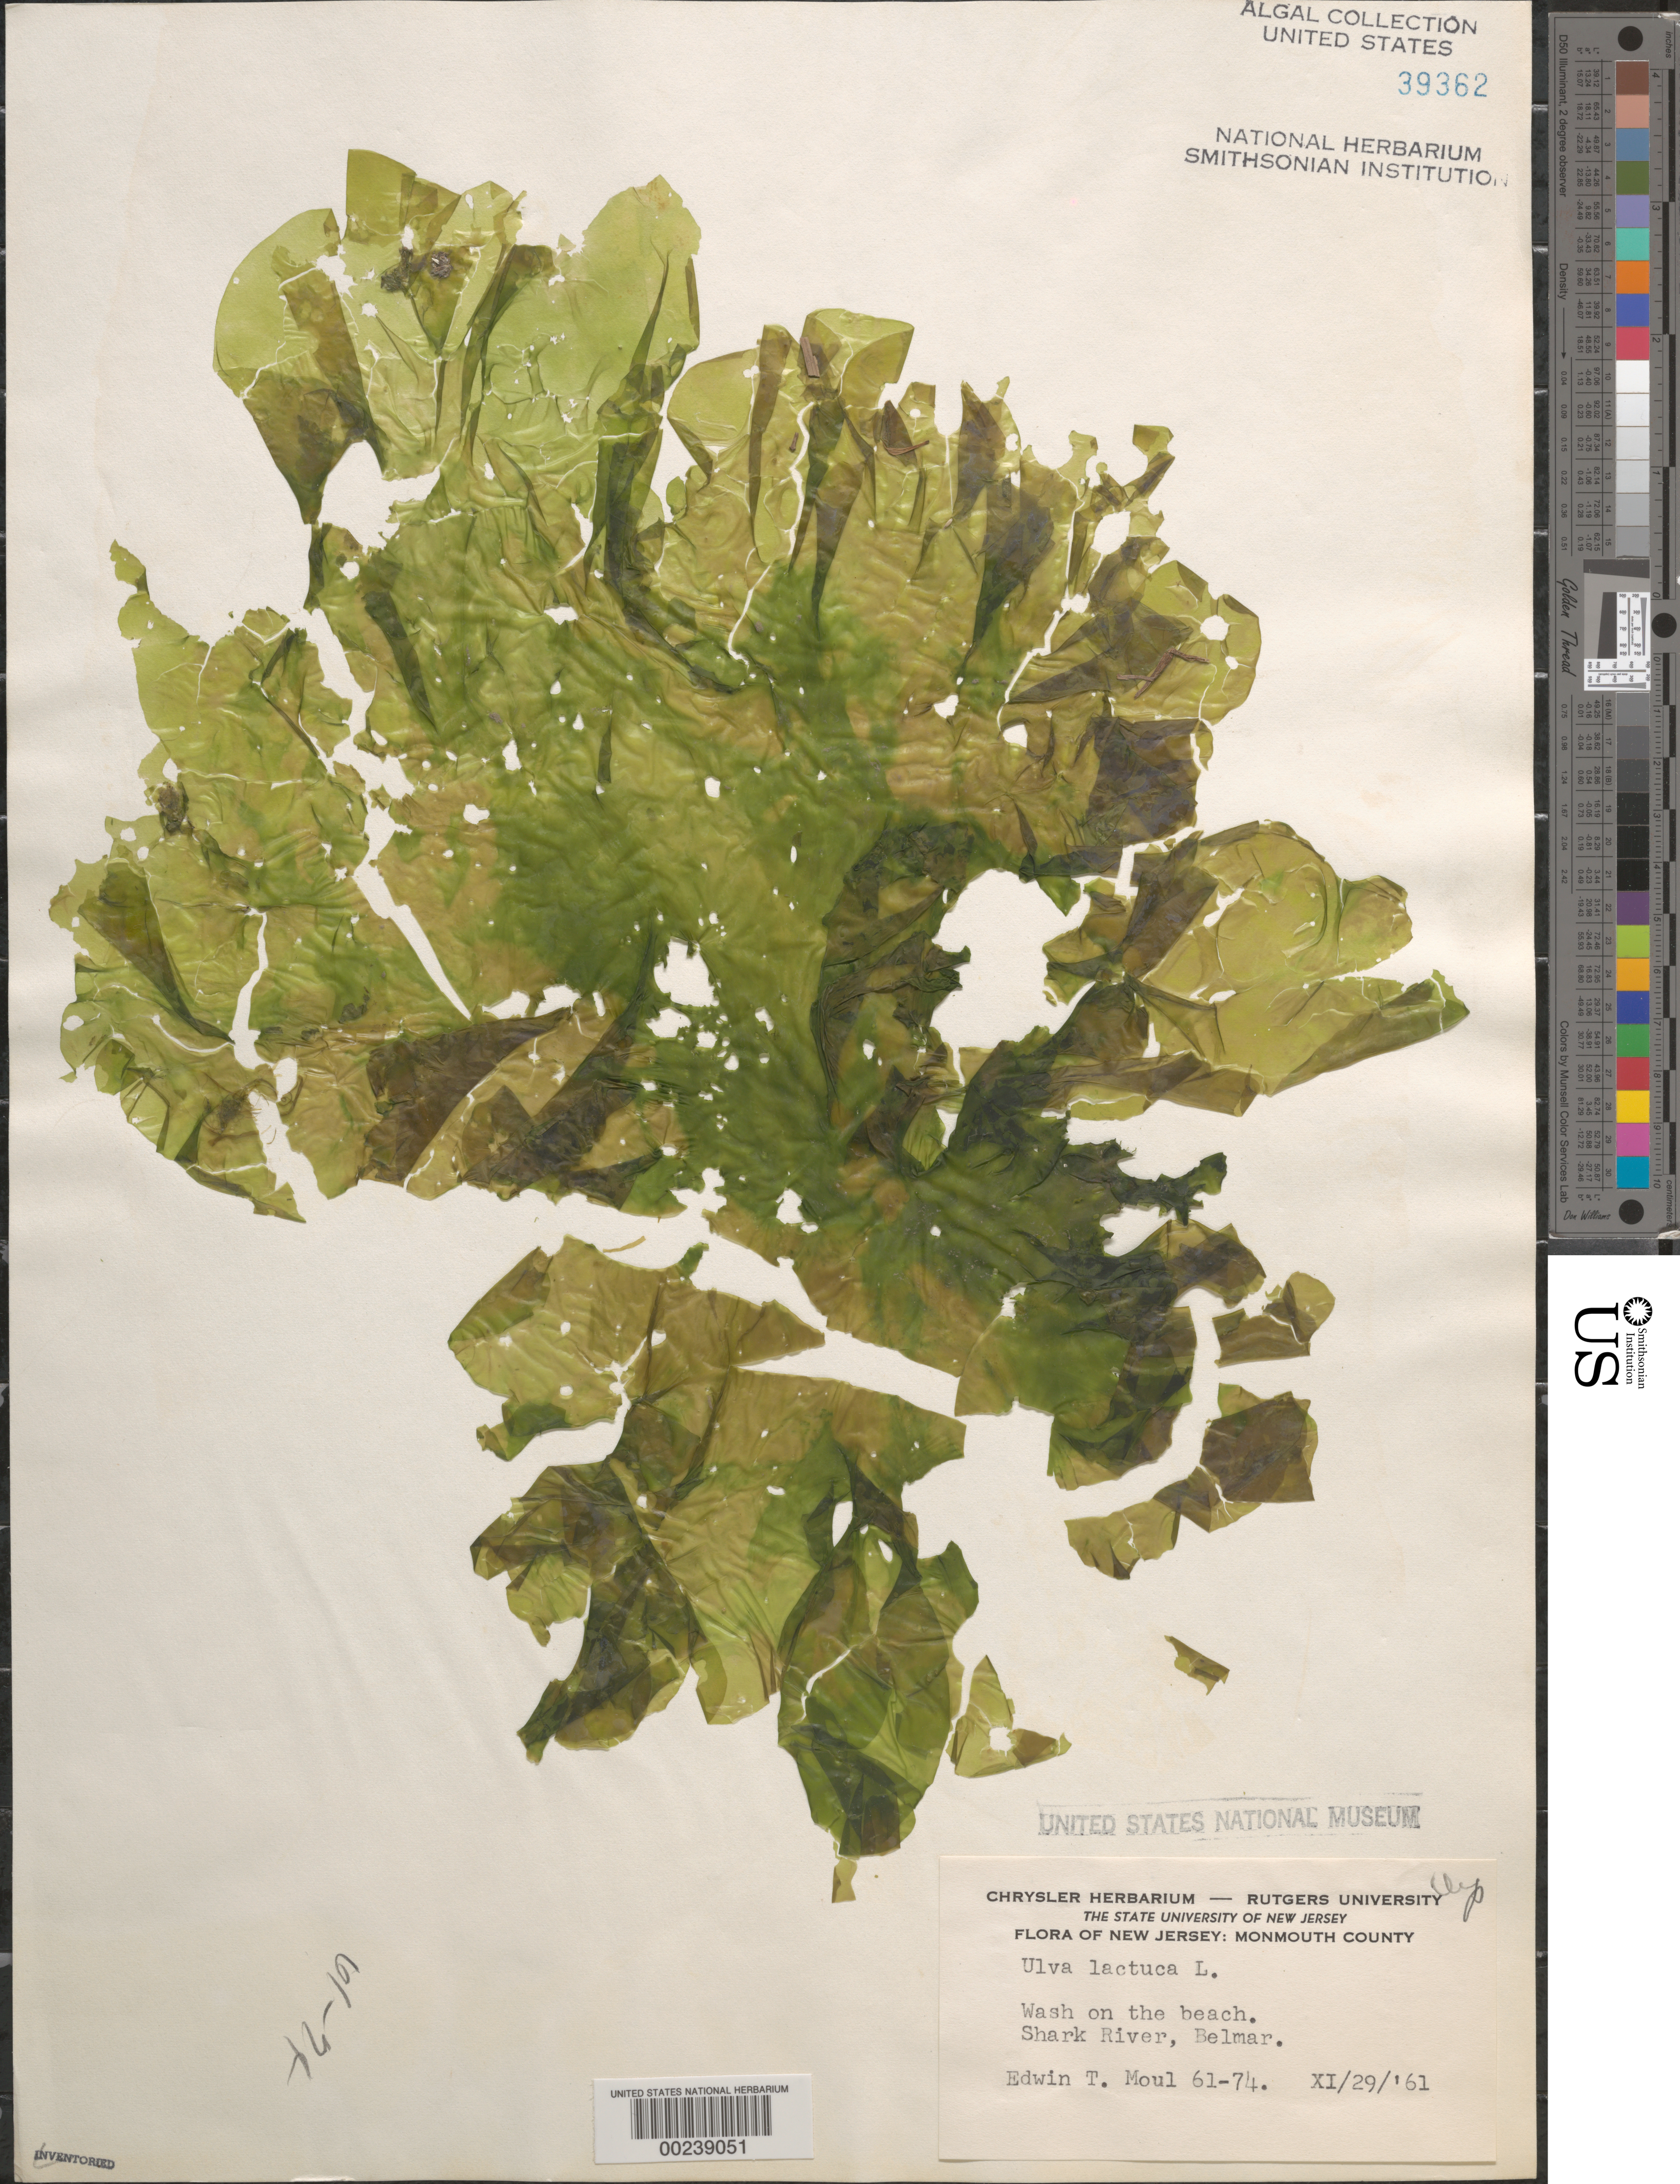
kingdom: Plantae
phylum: Chlorophyta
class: Ulvophyceae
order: Ulvales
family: Ulvaceae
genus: Ulva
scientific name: Ulva lactuca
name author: L.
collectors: E. T. Moul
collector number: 61-74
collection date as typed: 29 Nov 1961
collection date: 1961-11-29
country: United States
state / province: New Jersey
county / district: Monmouth County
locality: Shark River, Belmar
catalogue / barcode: US 39362